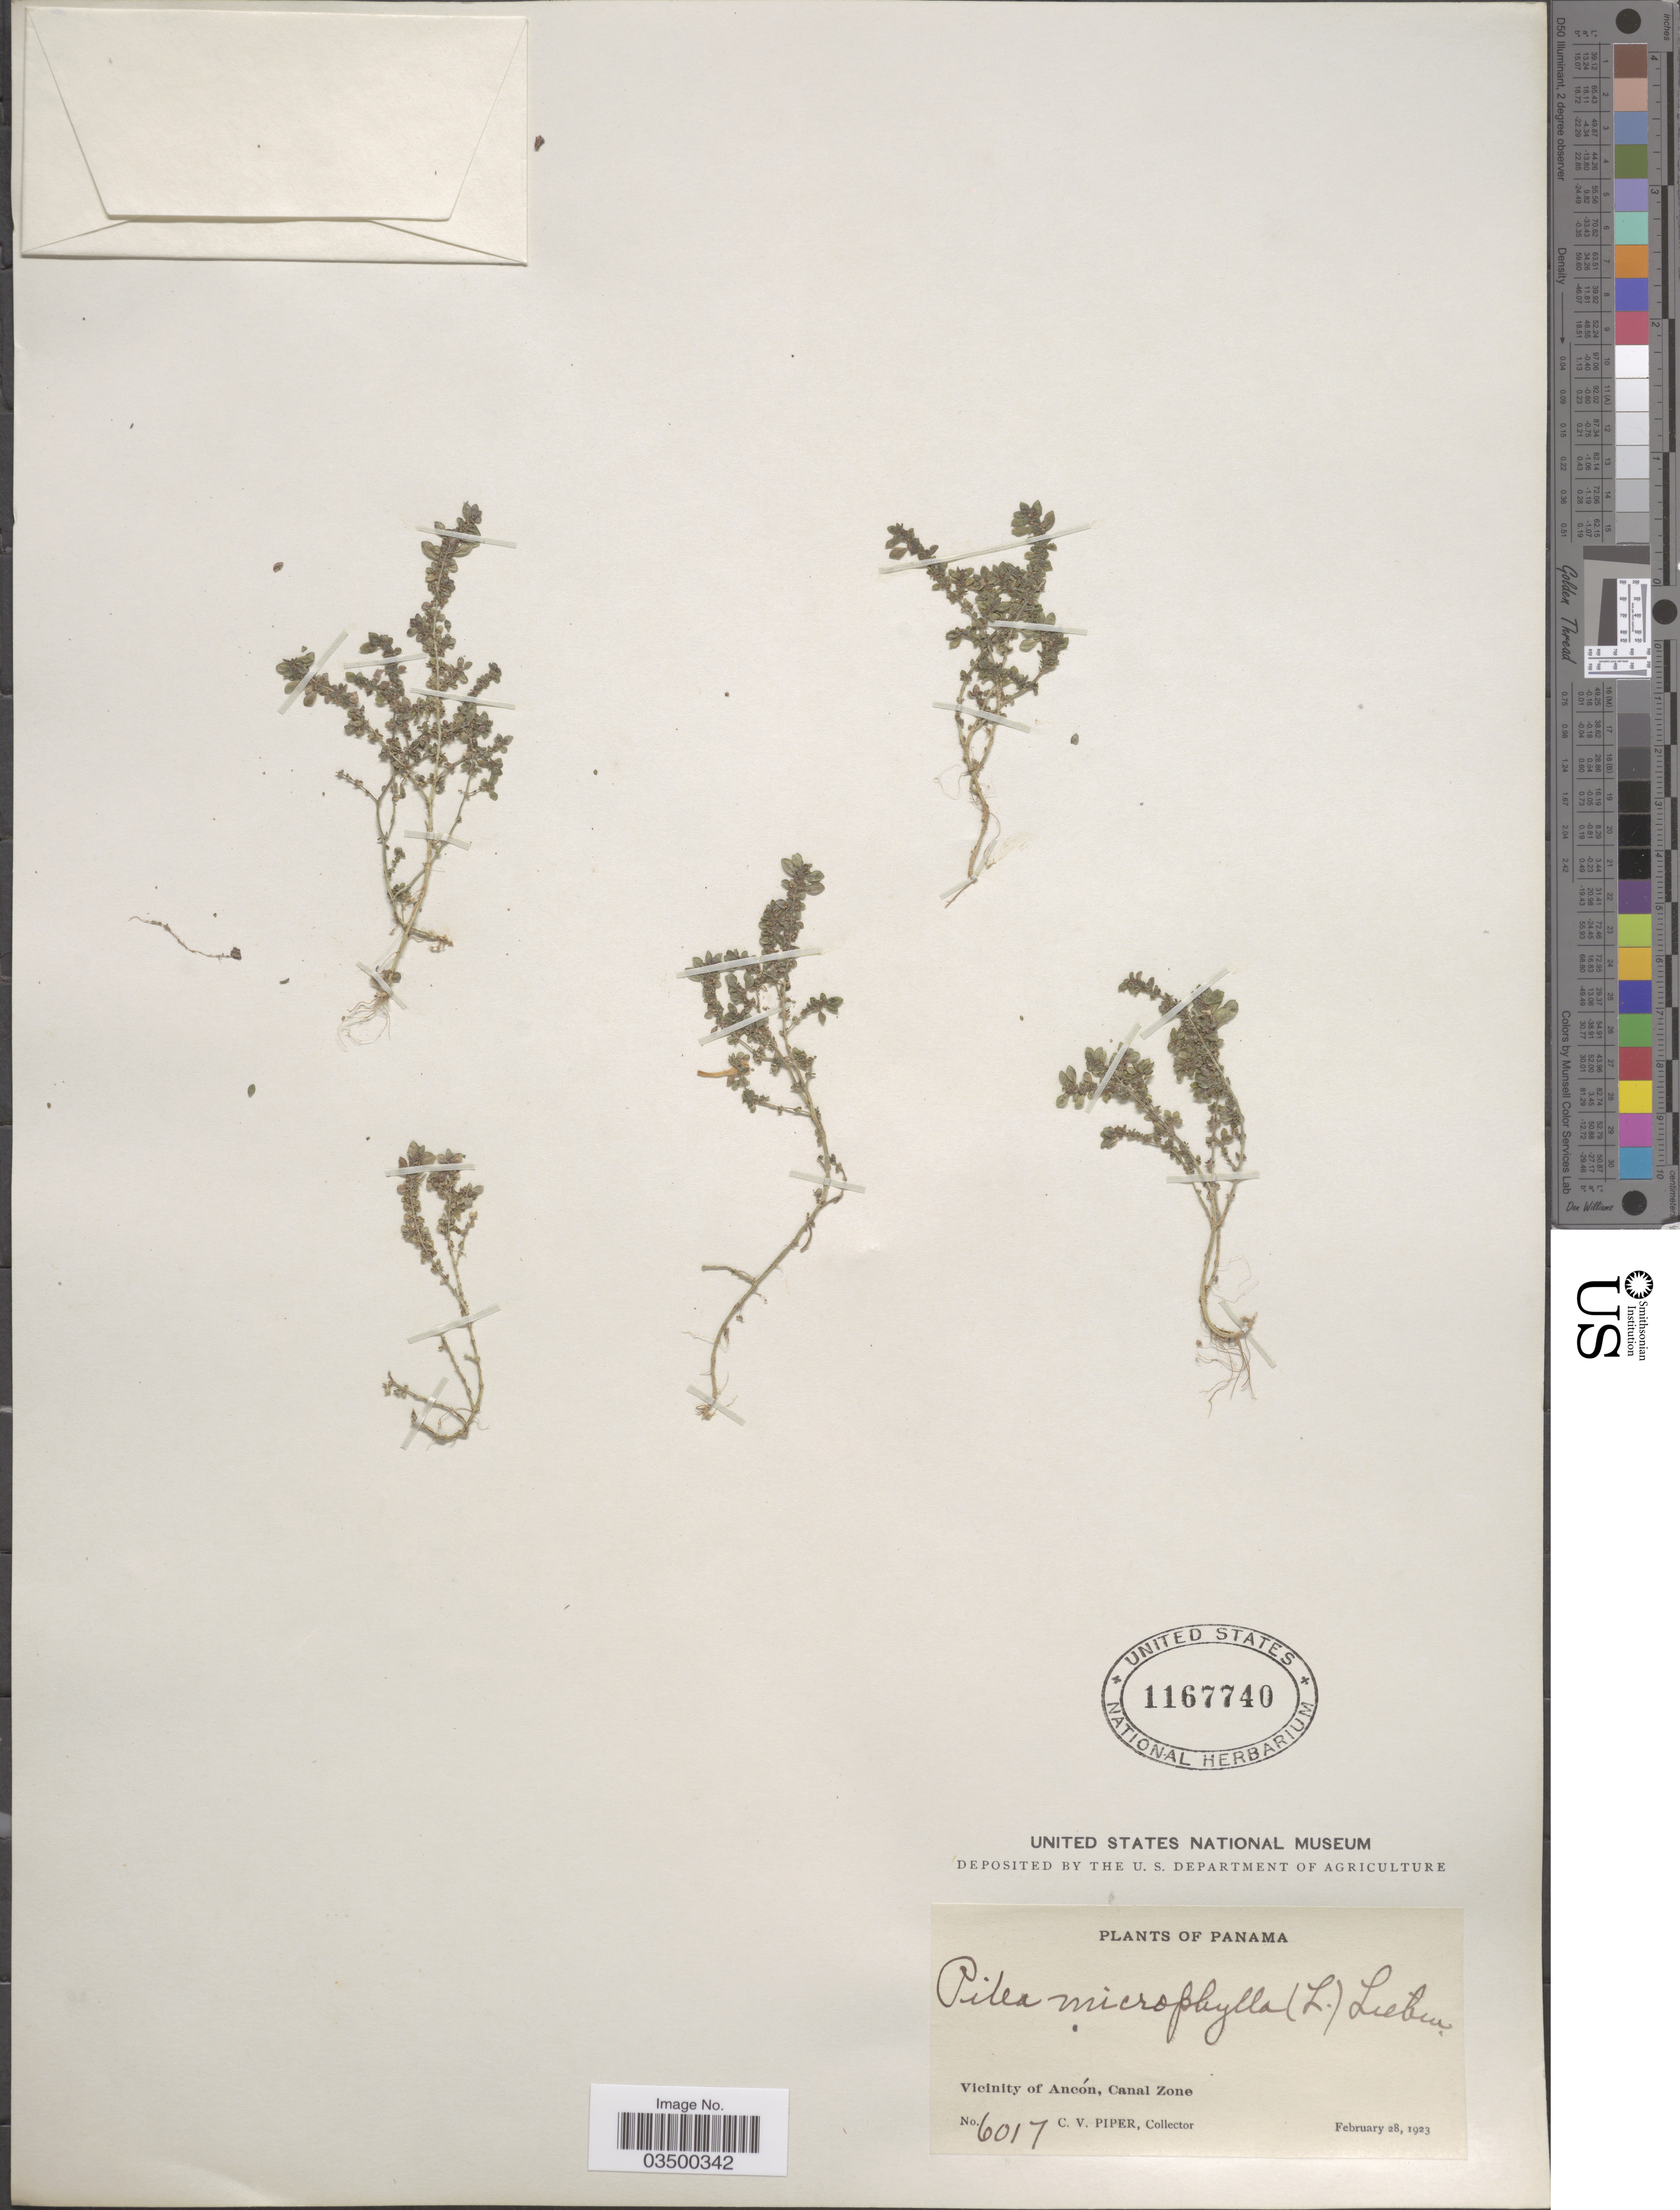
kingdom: Plantae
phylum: Tracheophyta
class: Magnoliopsida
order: Rosales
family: Urticaceae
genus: Pilea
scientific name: Pilea microphylla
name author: (L.) Liebm.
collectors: C. V. Piper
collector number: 6017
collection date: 1923-02-28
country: Panama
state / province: Colón / Panamá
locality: Vicinity of Ancón, Canal Zone.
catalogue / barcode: US 1167740